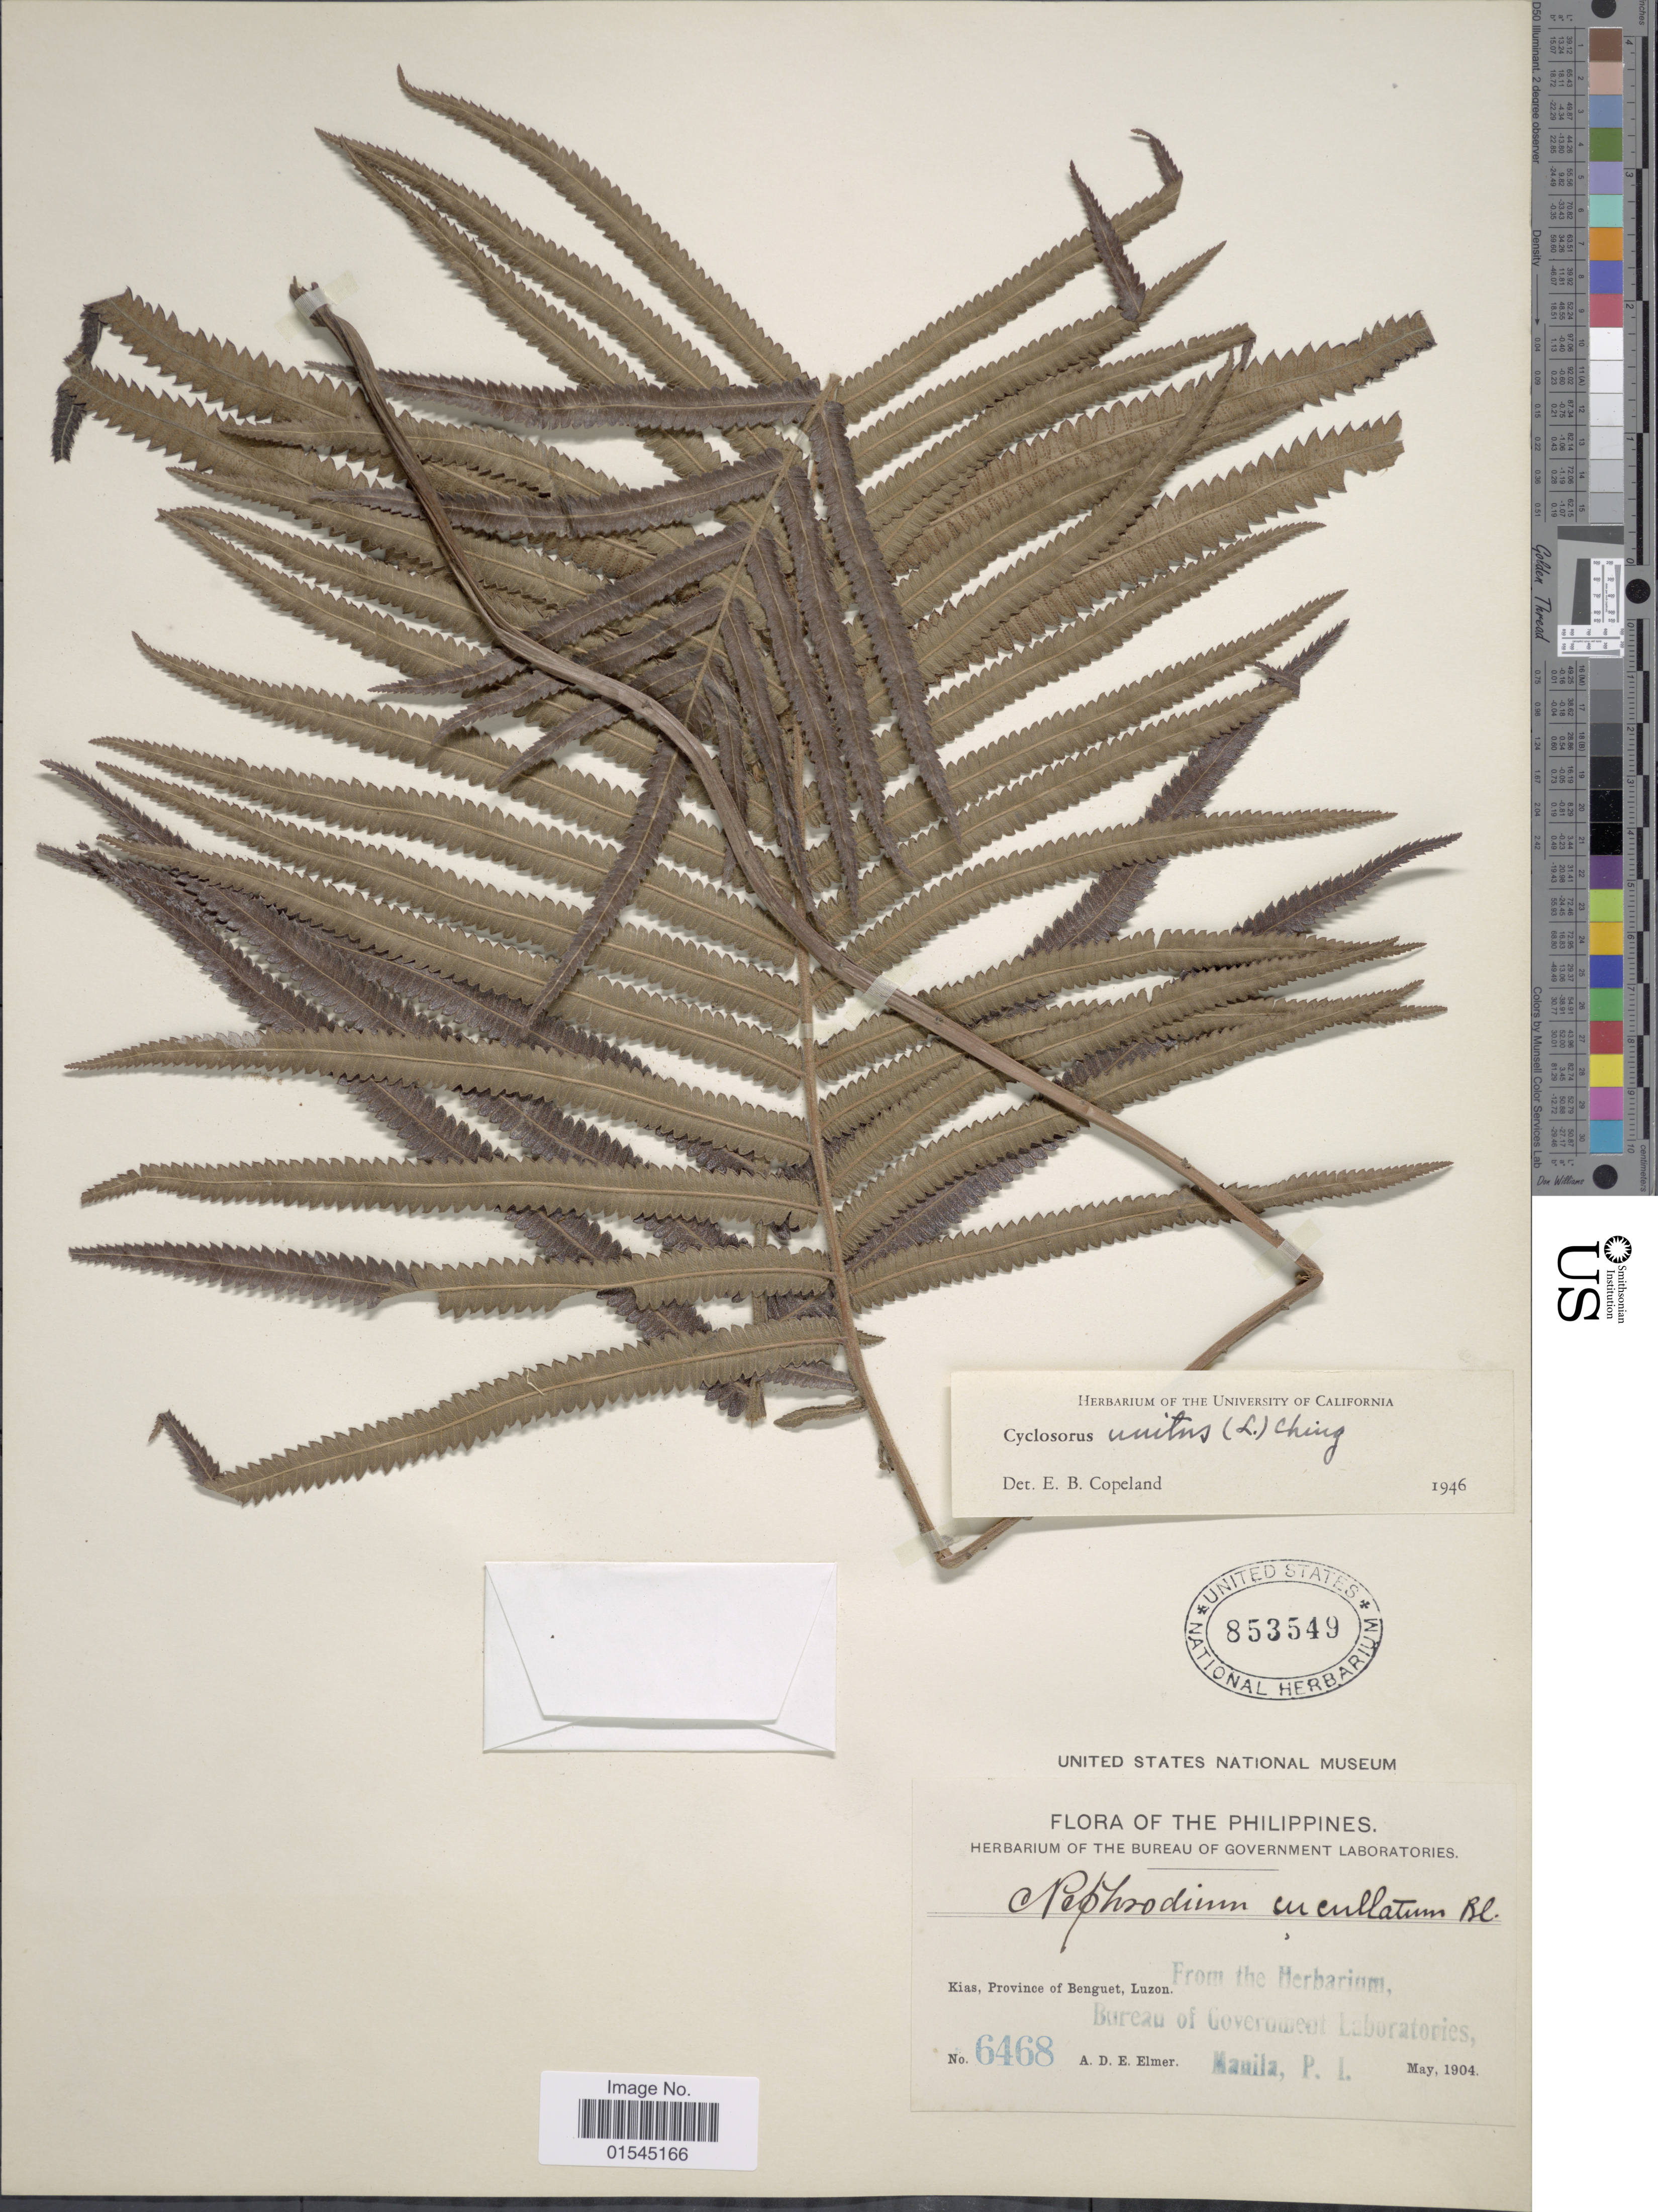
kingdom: Plantae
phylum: Tracheophyta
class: Polypodiopsida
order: Polypodiales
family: Thelypteridaceae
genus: Sphaerostephanos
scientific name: Sphaerostephanos unitus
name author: (L.) Holttum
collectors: A. D. E. Elmer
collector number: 6468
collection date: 1904-05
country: Philippines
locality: Kias, Province of Benguet, Luzon, Manila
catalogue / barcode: US 853549